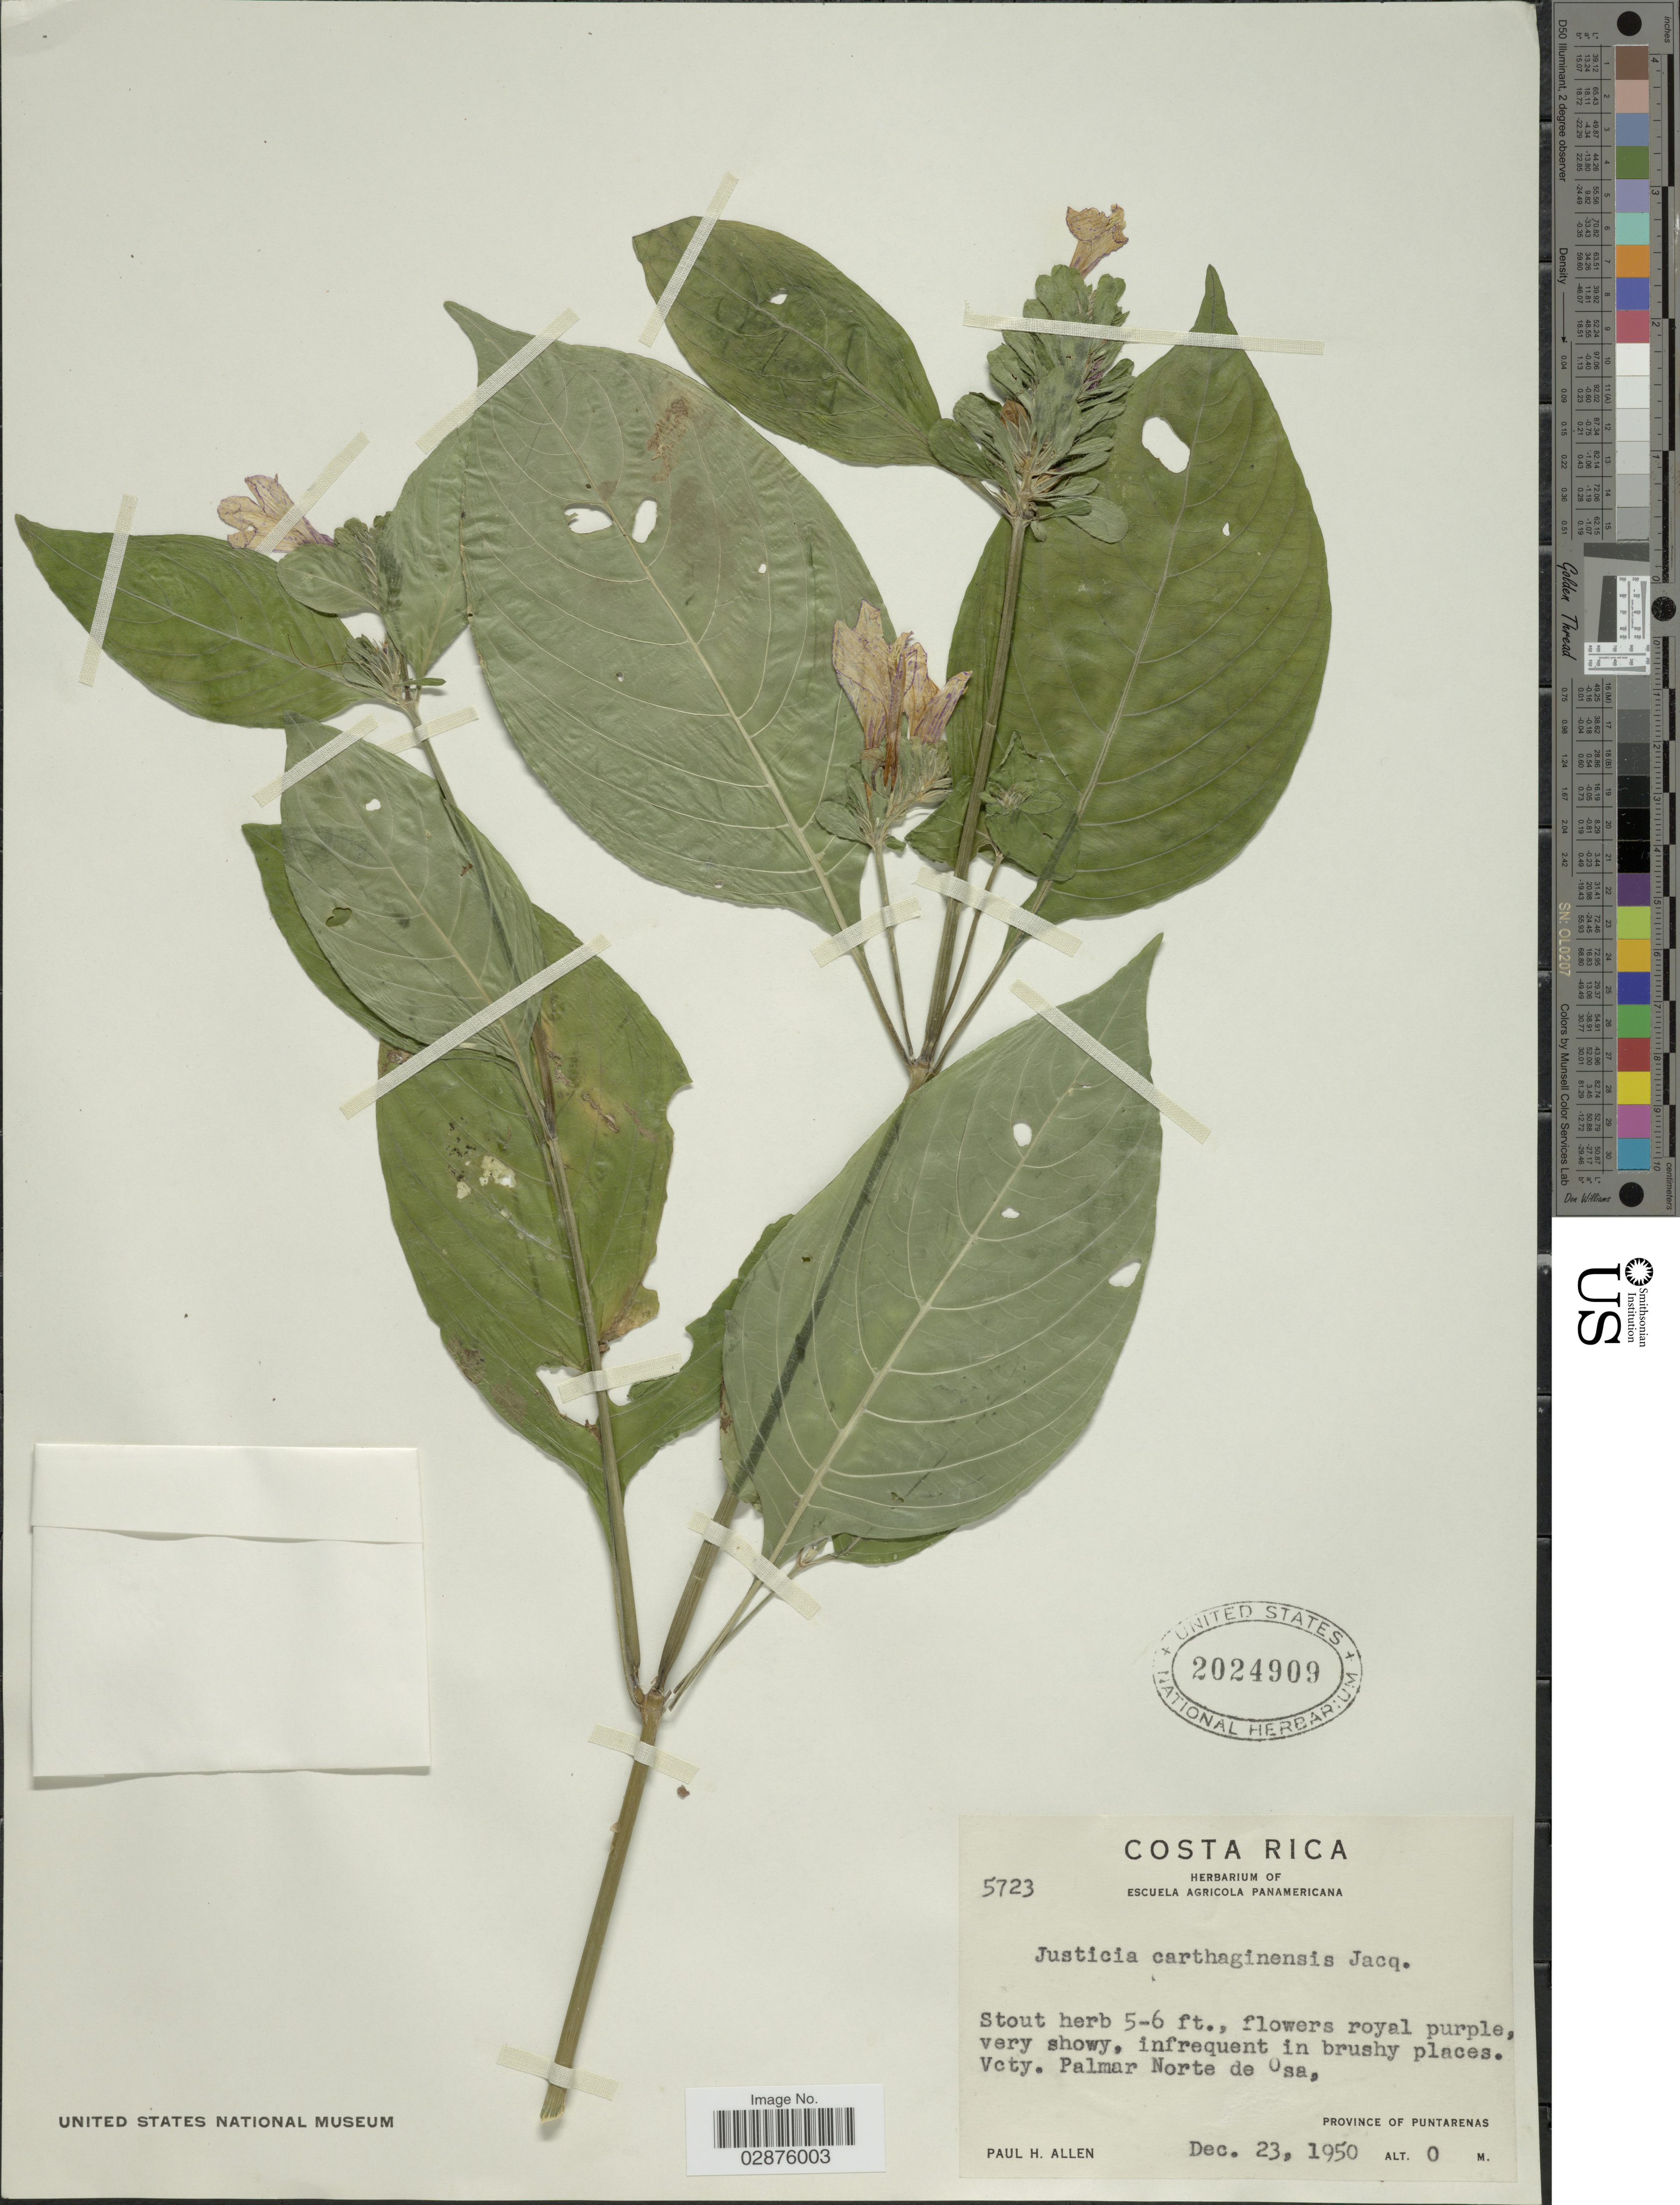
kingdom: Plantae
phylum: Tracheophyta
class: Magnoliopsida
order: Lamiales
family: Acanthaceae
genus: Justicia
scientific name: Justicia carthaginensis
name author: Jacq.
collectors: P. H. Allen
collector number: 5723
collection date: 1950-12-23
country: Costa Rica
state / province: Puntarenas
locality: Vcty. Palmar Norte de Osa, Province of Puntarenas.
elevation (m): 0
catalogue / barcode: US 2024909